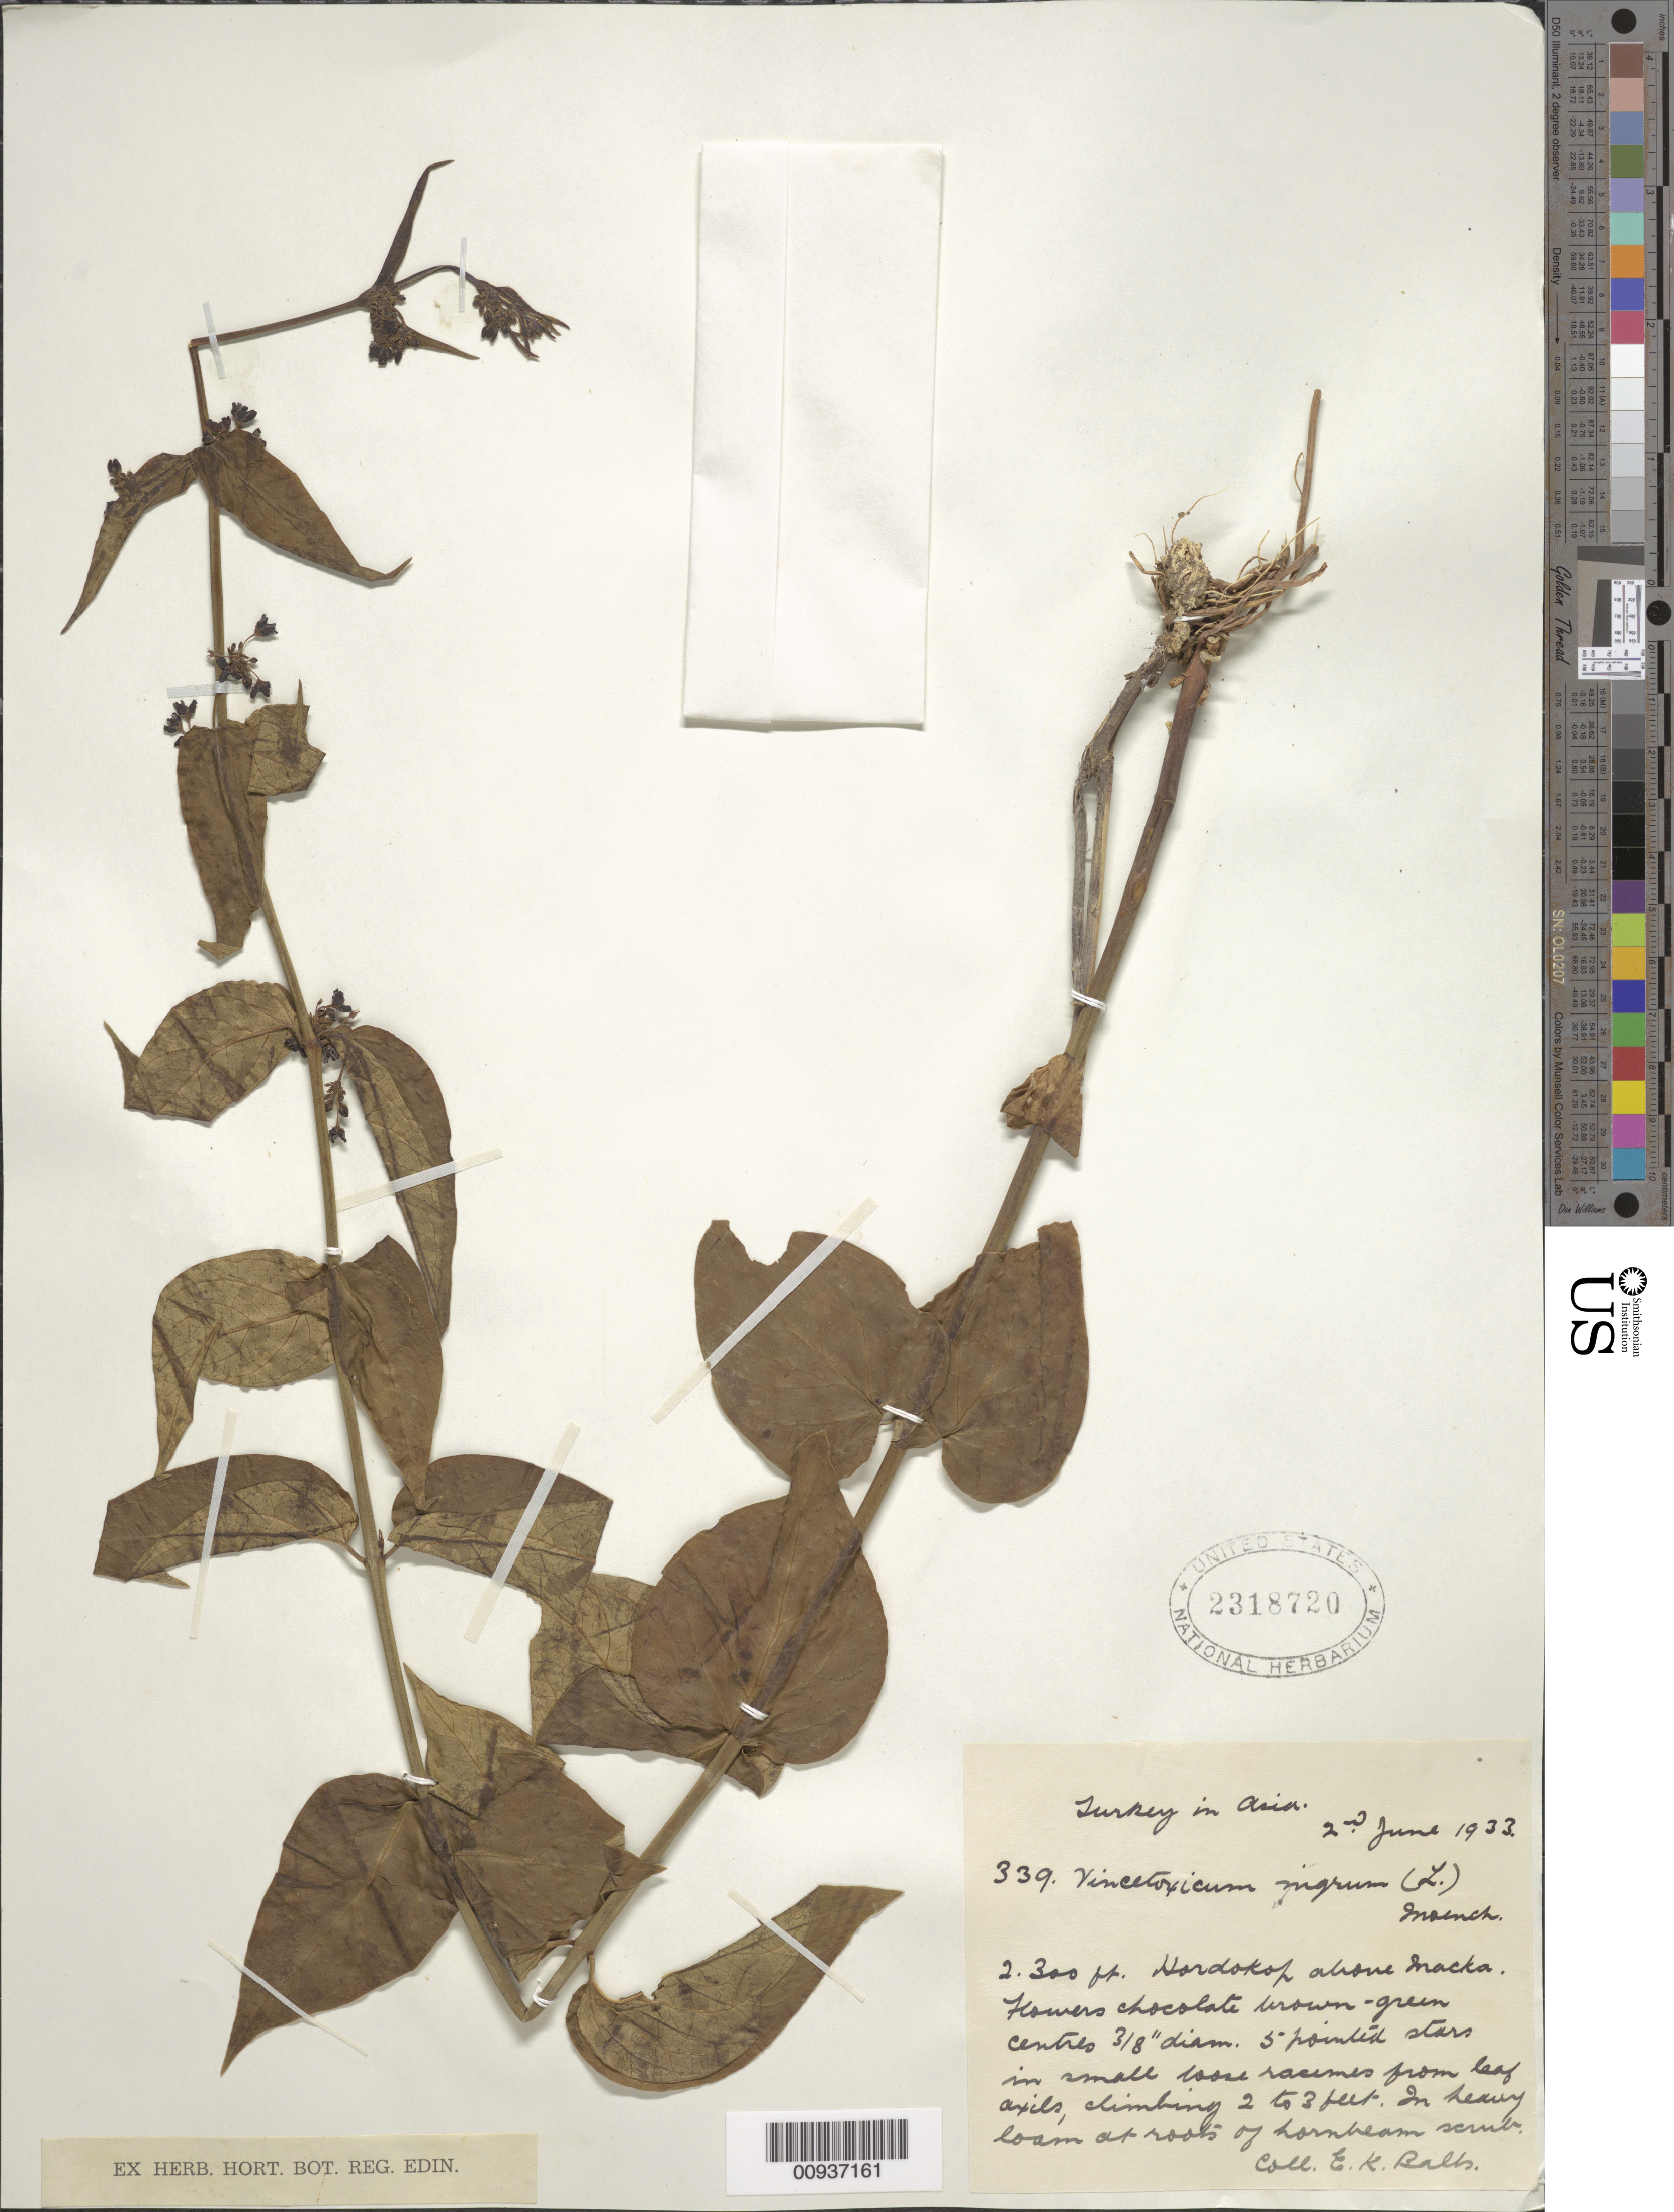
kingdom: Plantae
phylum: Tracheophyta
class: Magnoliopsida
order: Gentianales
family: Apocynaceae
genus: Cynanchum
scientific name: Cynanchum nigrum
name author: L.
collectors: E. K. Balls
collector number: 339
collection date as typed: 02 Jun 1933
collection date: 1933-06-02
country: Turkey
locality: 300ft. Hardoko[f] above Macka.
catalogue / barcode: US 2138720